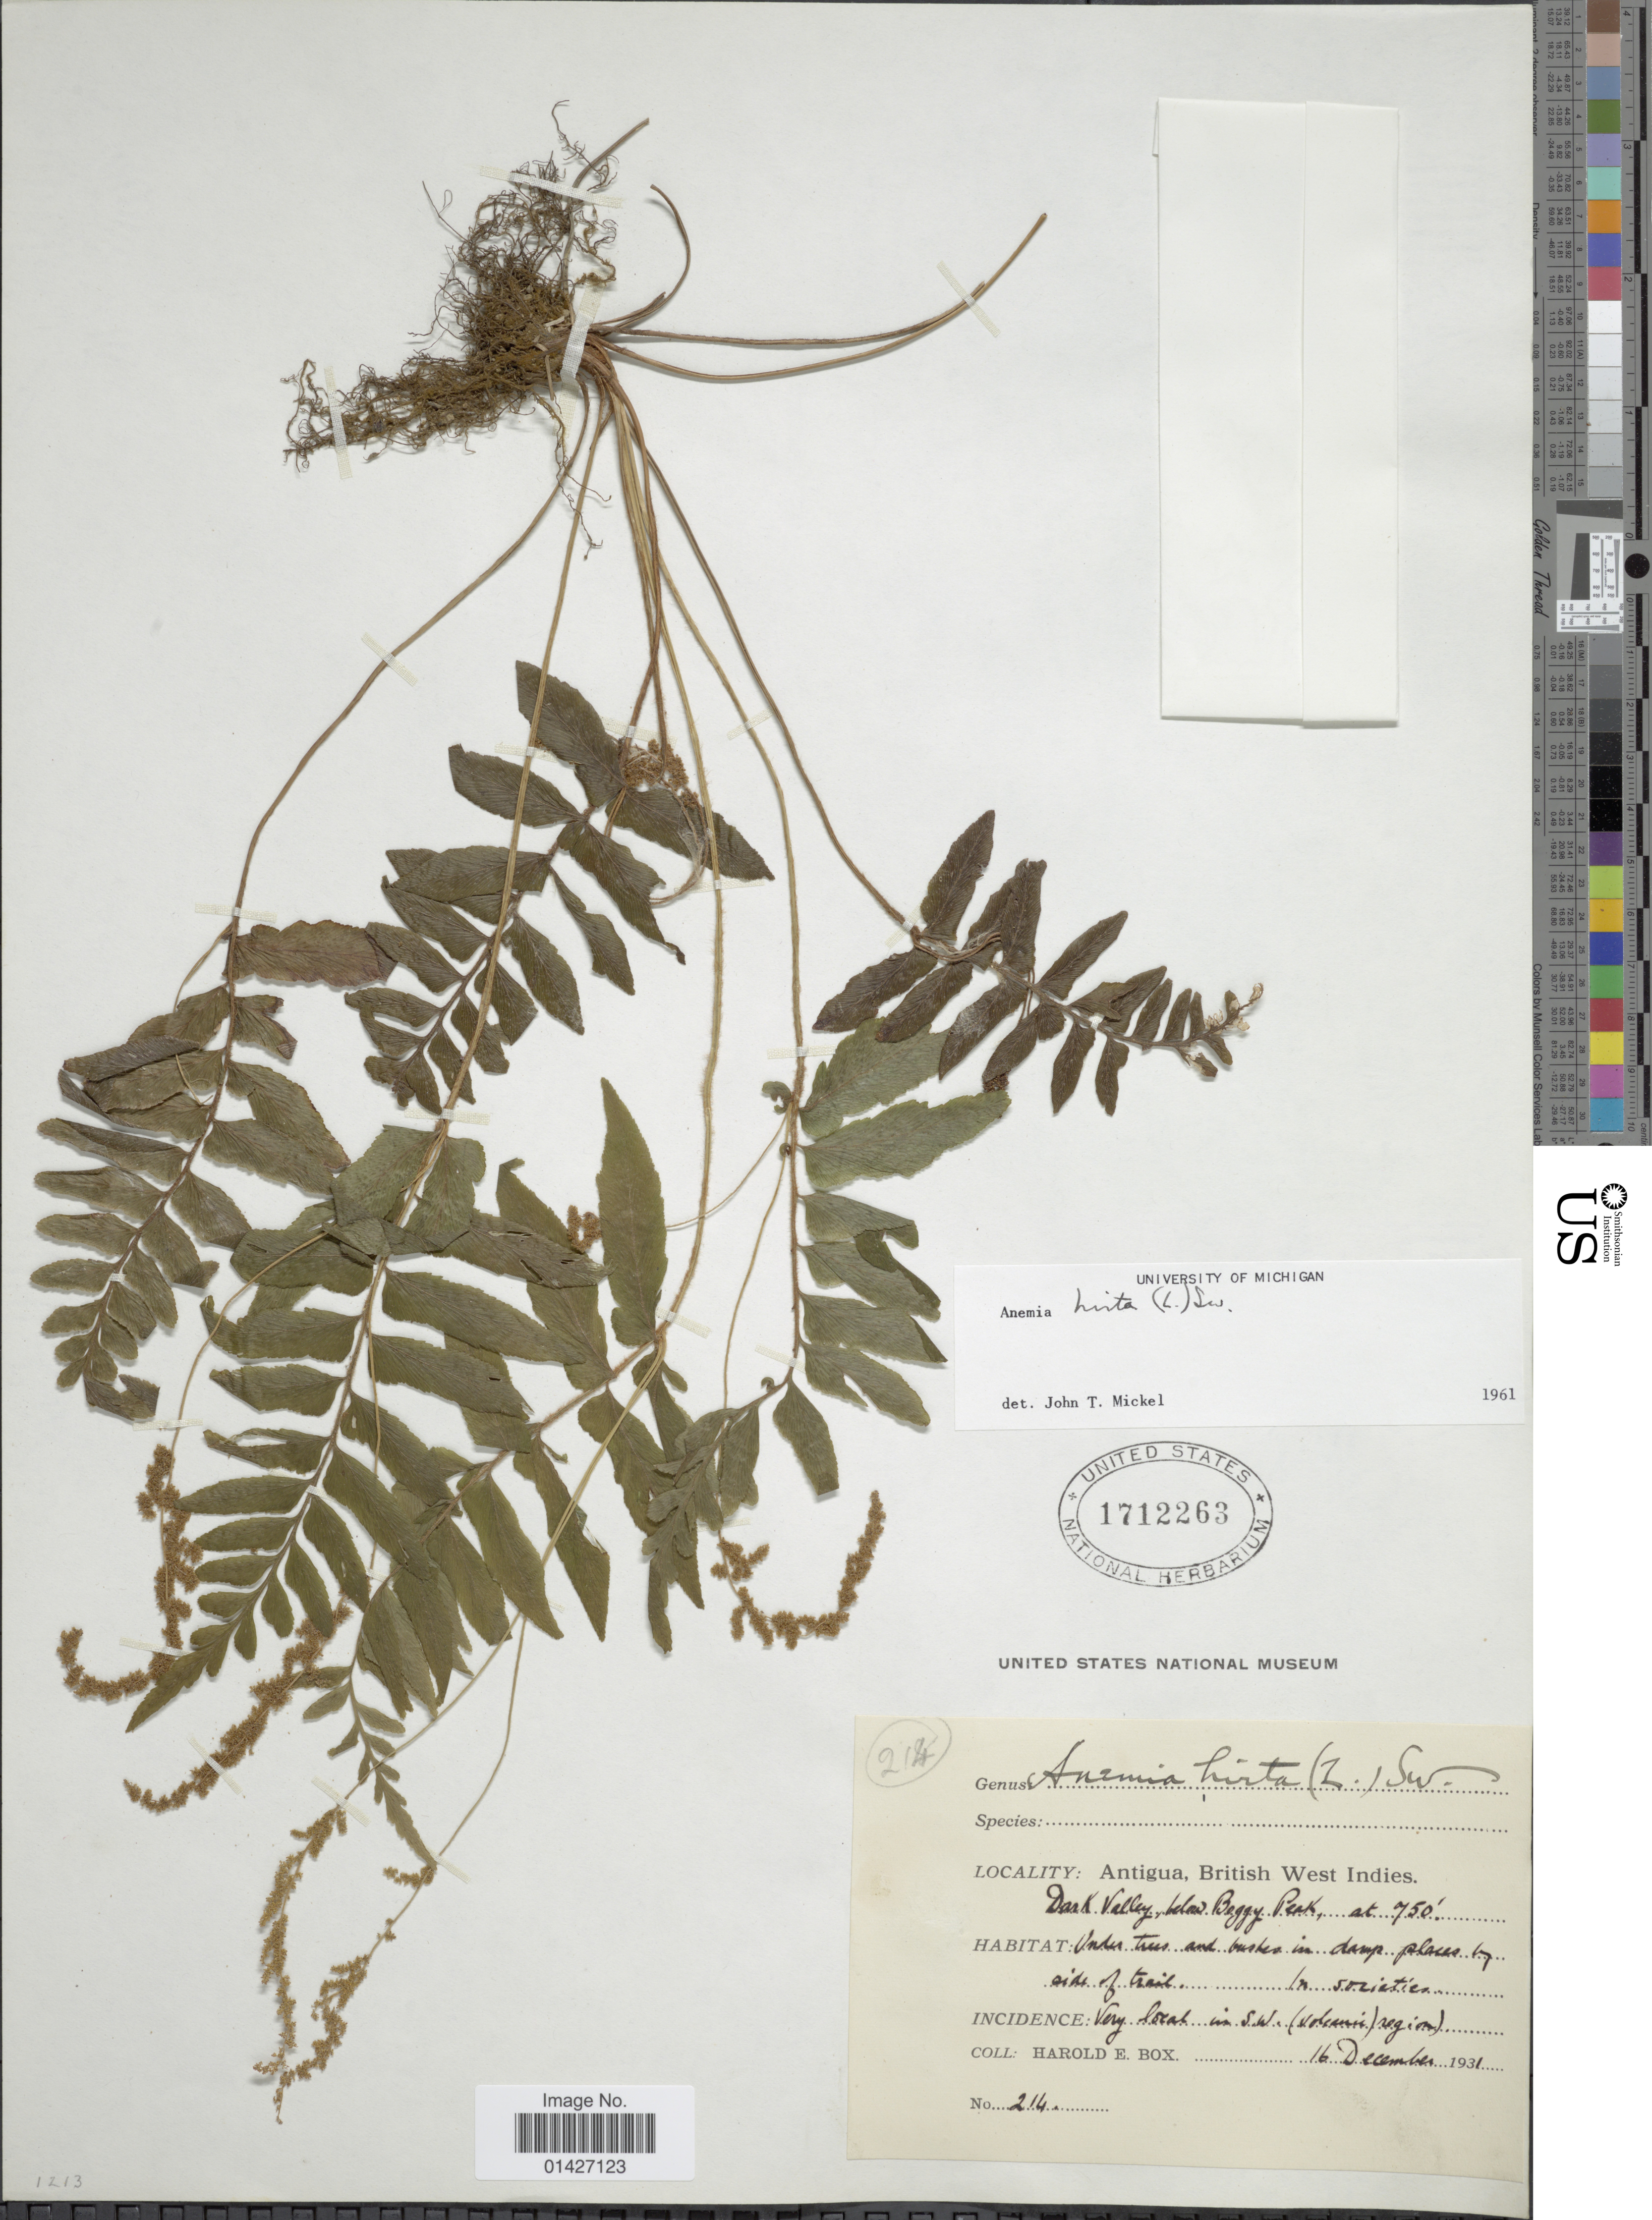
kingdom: Plantae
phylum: Tracheophyta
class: Polypodiopsida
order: Schizaeales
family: Anemiaceae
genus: Anemia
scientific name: Anemia hirta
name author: (L.) Sw.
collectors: H. E. Box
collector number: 214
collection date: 1931-12-16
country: Antigua and Barbuda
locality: Antigua. British West Indies. Dark Valley below Boggy Peak. Under trees and bushes in damp places by side of trail.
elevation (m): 229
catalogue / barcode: US 1712263